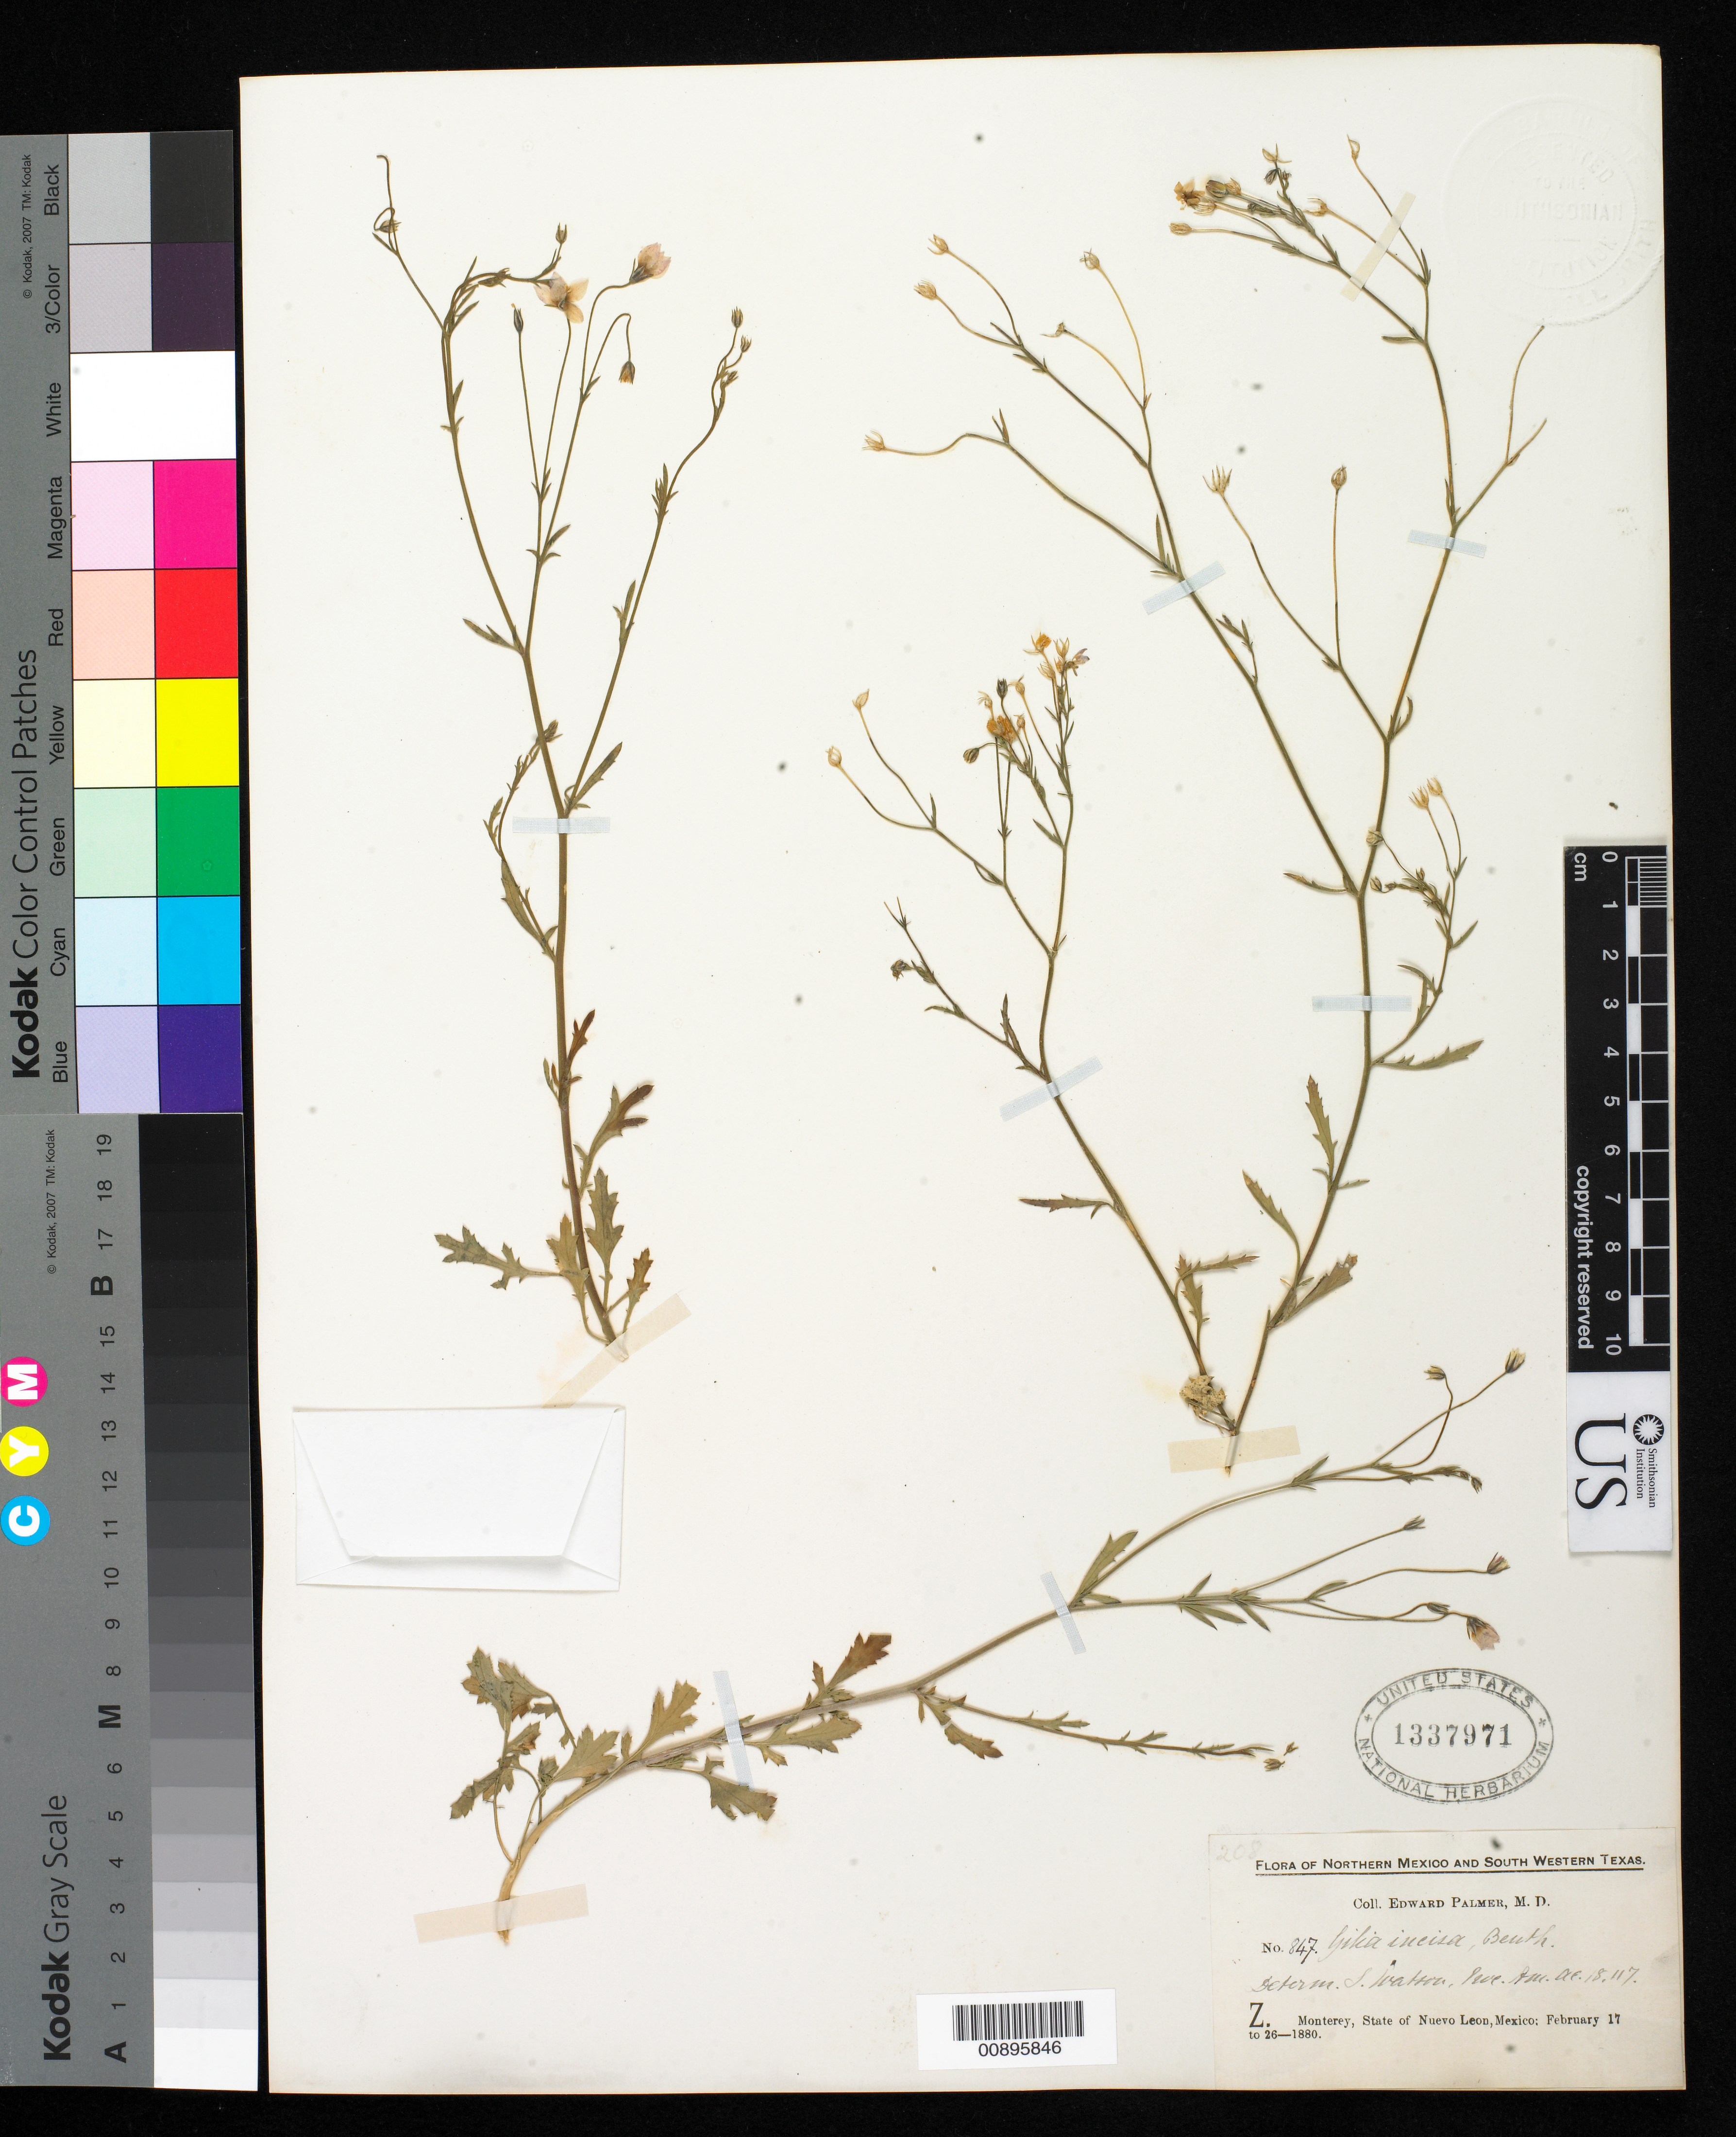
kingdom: Plantae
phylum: Tracheophyta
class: Magnoliopsida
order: Ericales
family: Polemoniaceae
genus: Giliastrum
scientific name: Giliastrum incisum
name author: (Benth.) J.M. Porter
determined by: Strong, Mark T., (BOT), Smithsonian Institution - National Museum of Natural History (UNITED STATES)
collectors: E. Palmer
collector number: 847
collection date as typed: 17 Feb 1880 to 26 Feb 1880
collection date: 1880-02-17/1880-02-26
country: Mexico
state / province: Nuevo León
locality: Z. Monterrey, Nuevo León.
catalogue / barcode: US 1337971